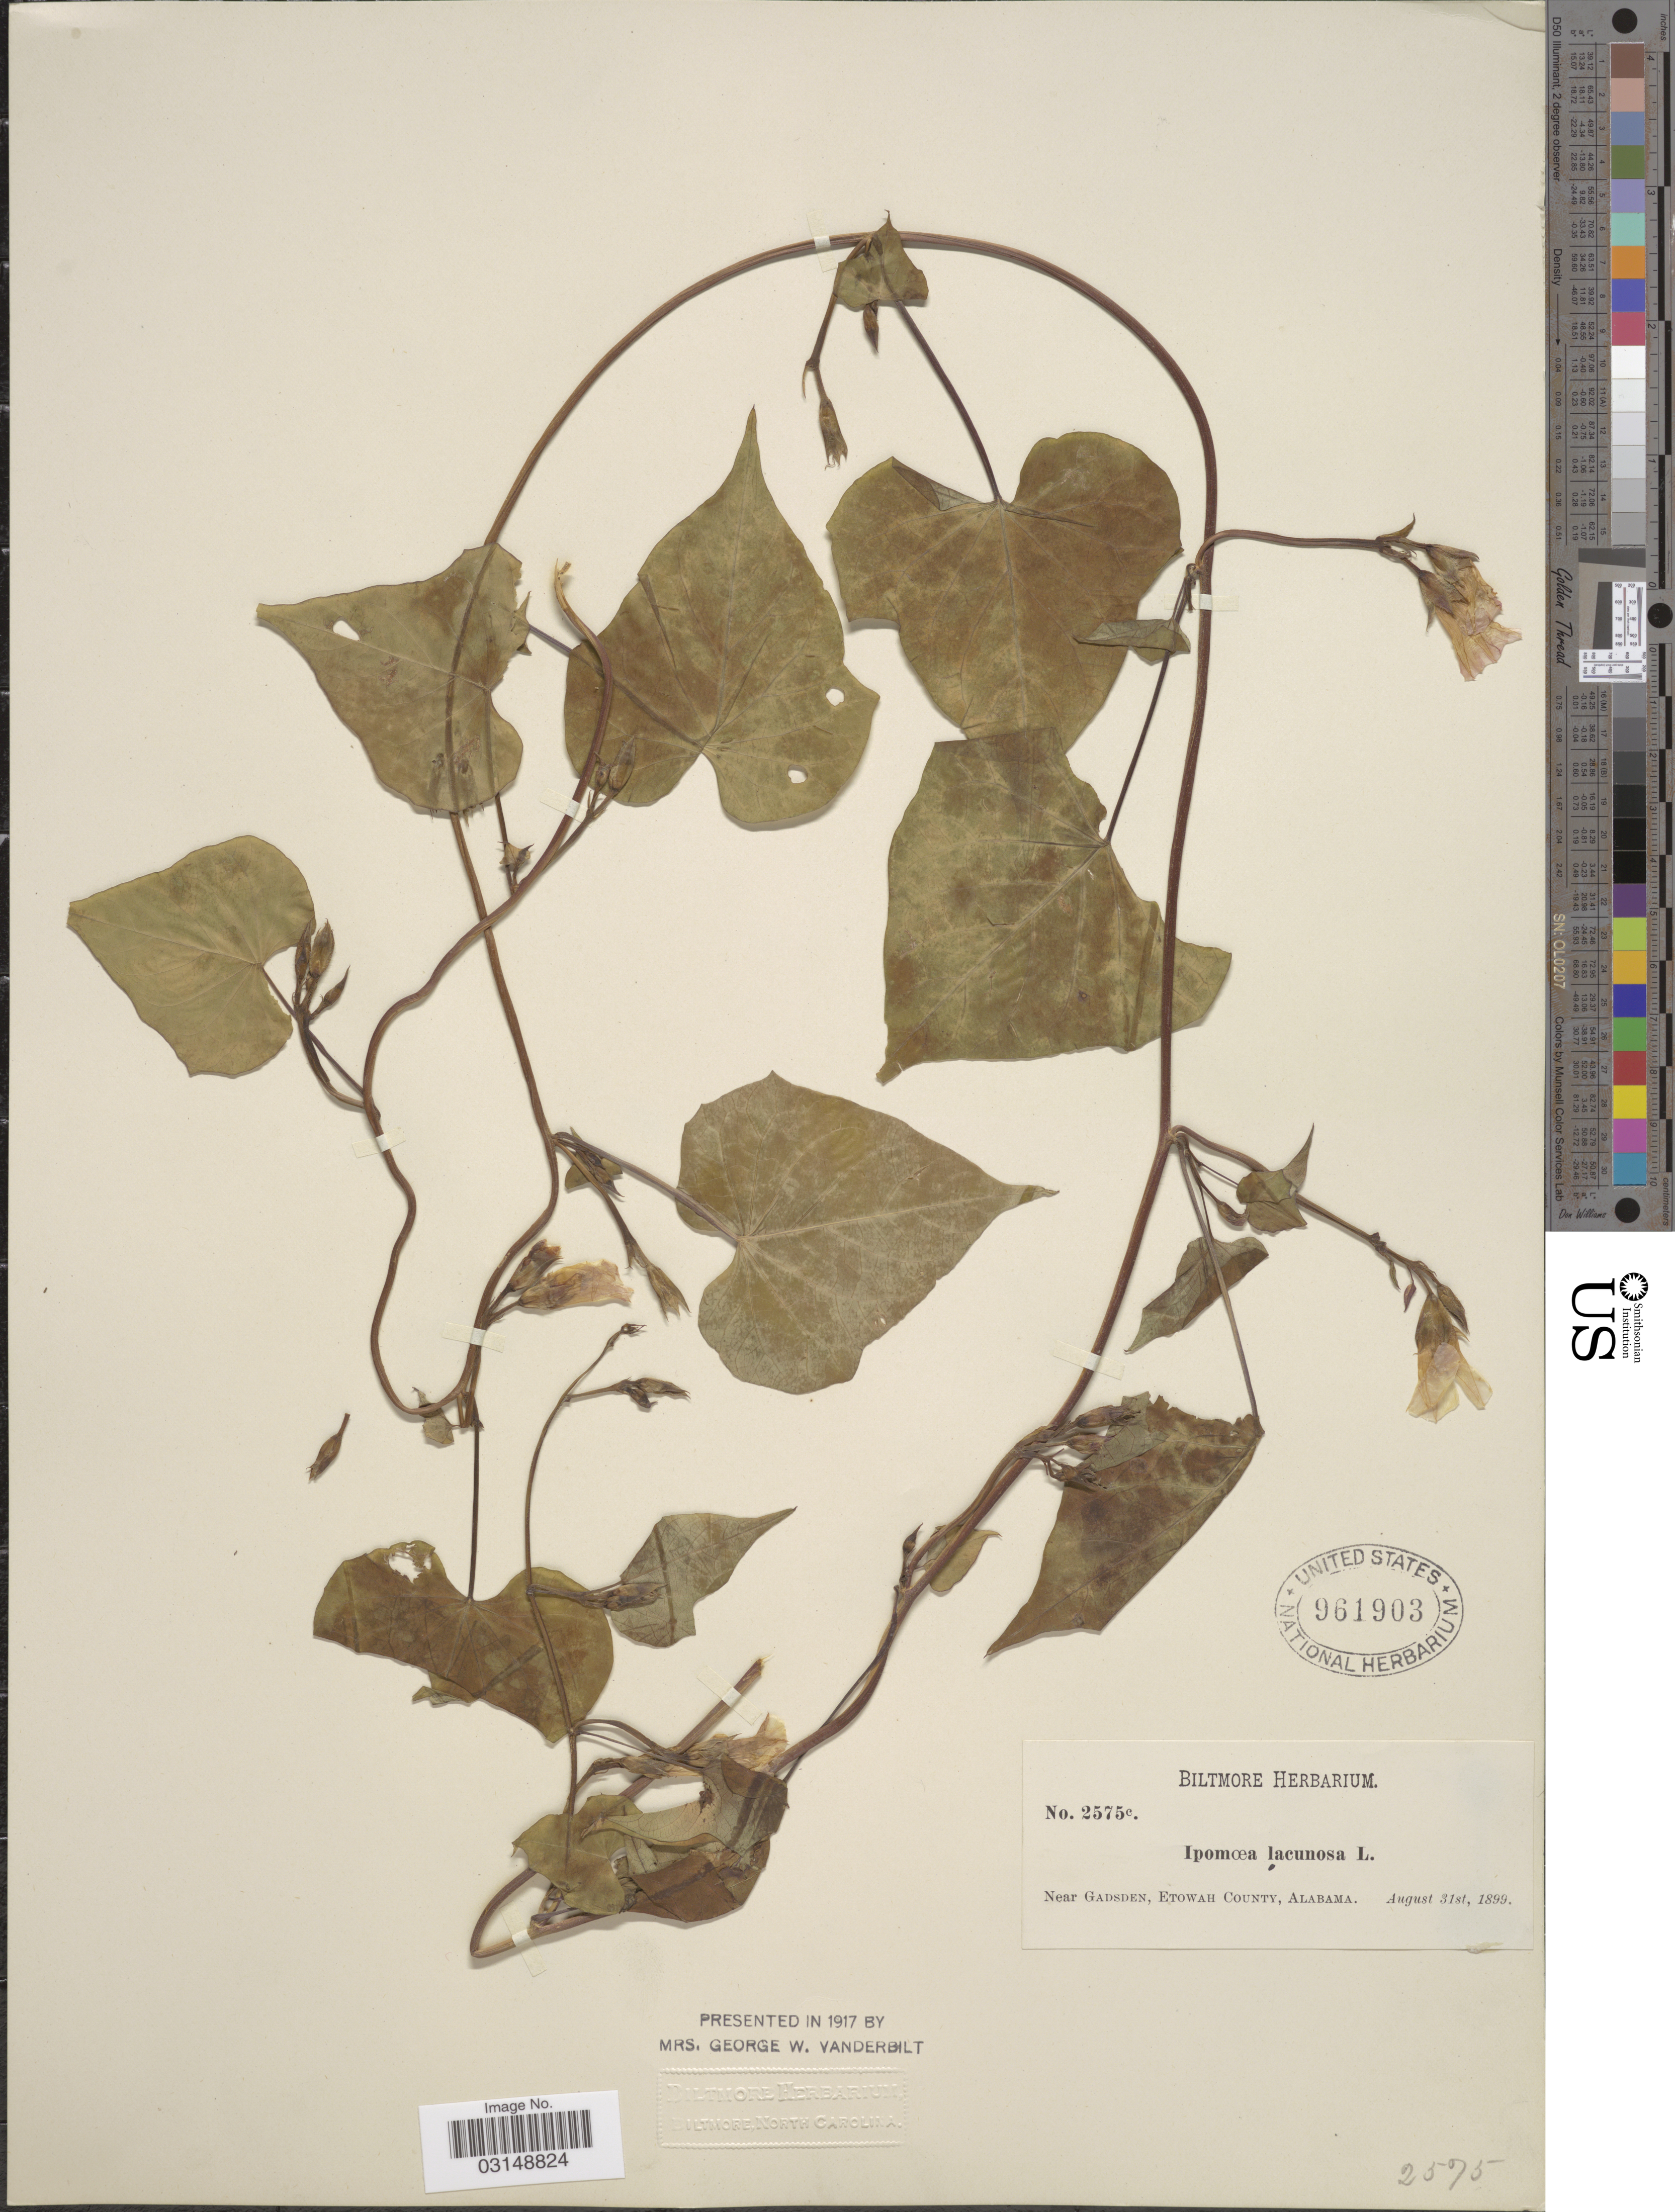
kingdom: Plantae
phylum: Tracheophyta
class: Magnoliopsida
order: Solanales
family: Convolvulaceae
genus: Ipomoea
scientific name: Ipomoea lacunosa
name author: L.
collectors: ex herb. Biltmore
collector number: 2575c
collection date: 1899-08-31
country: United States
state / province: Alabama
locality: Near Gadsen, Etowah County.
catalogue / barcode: US 961903